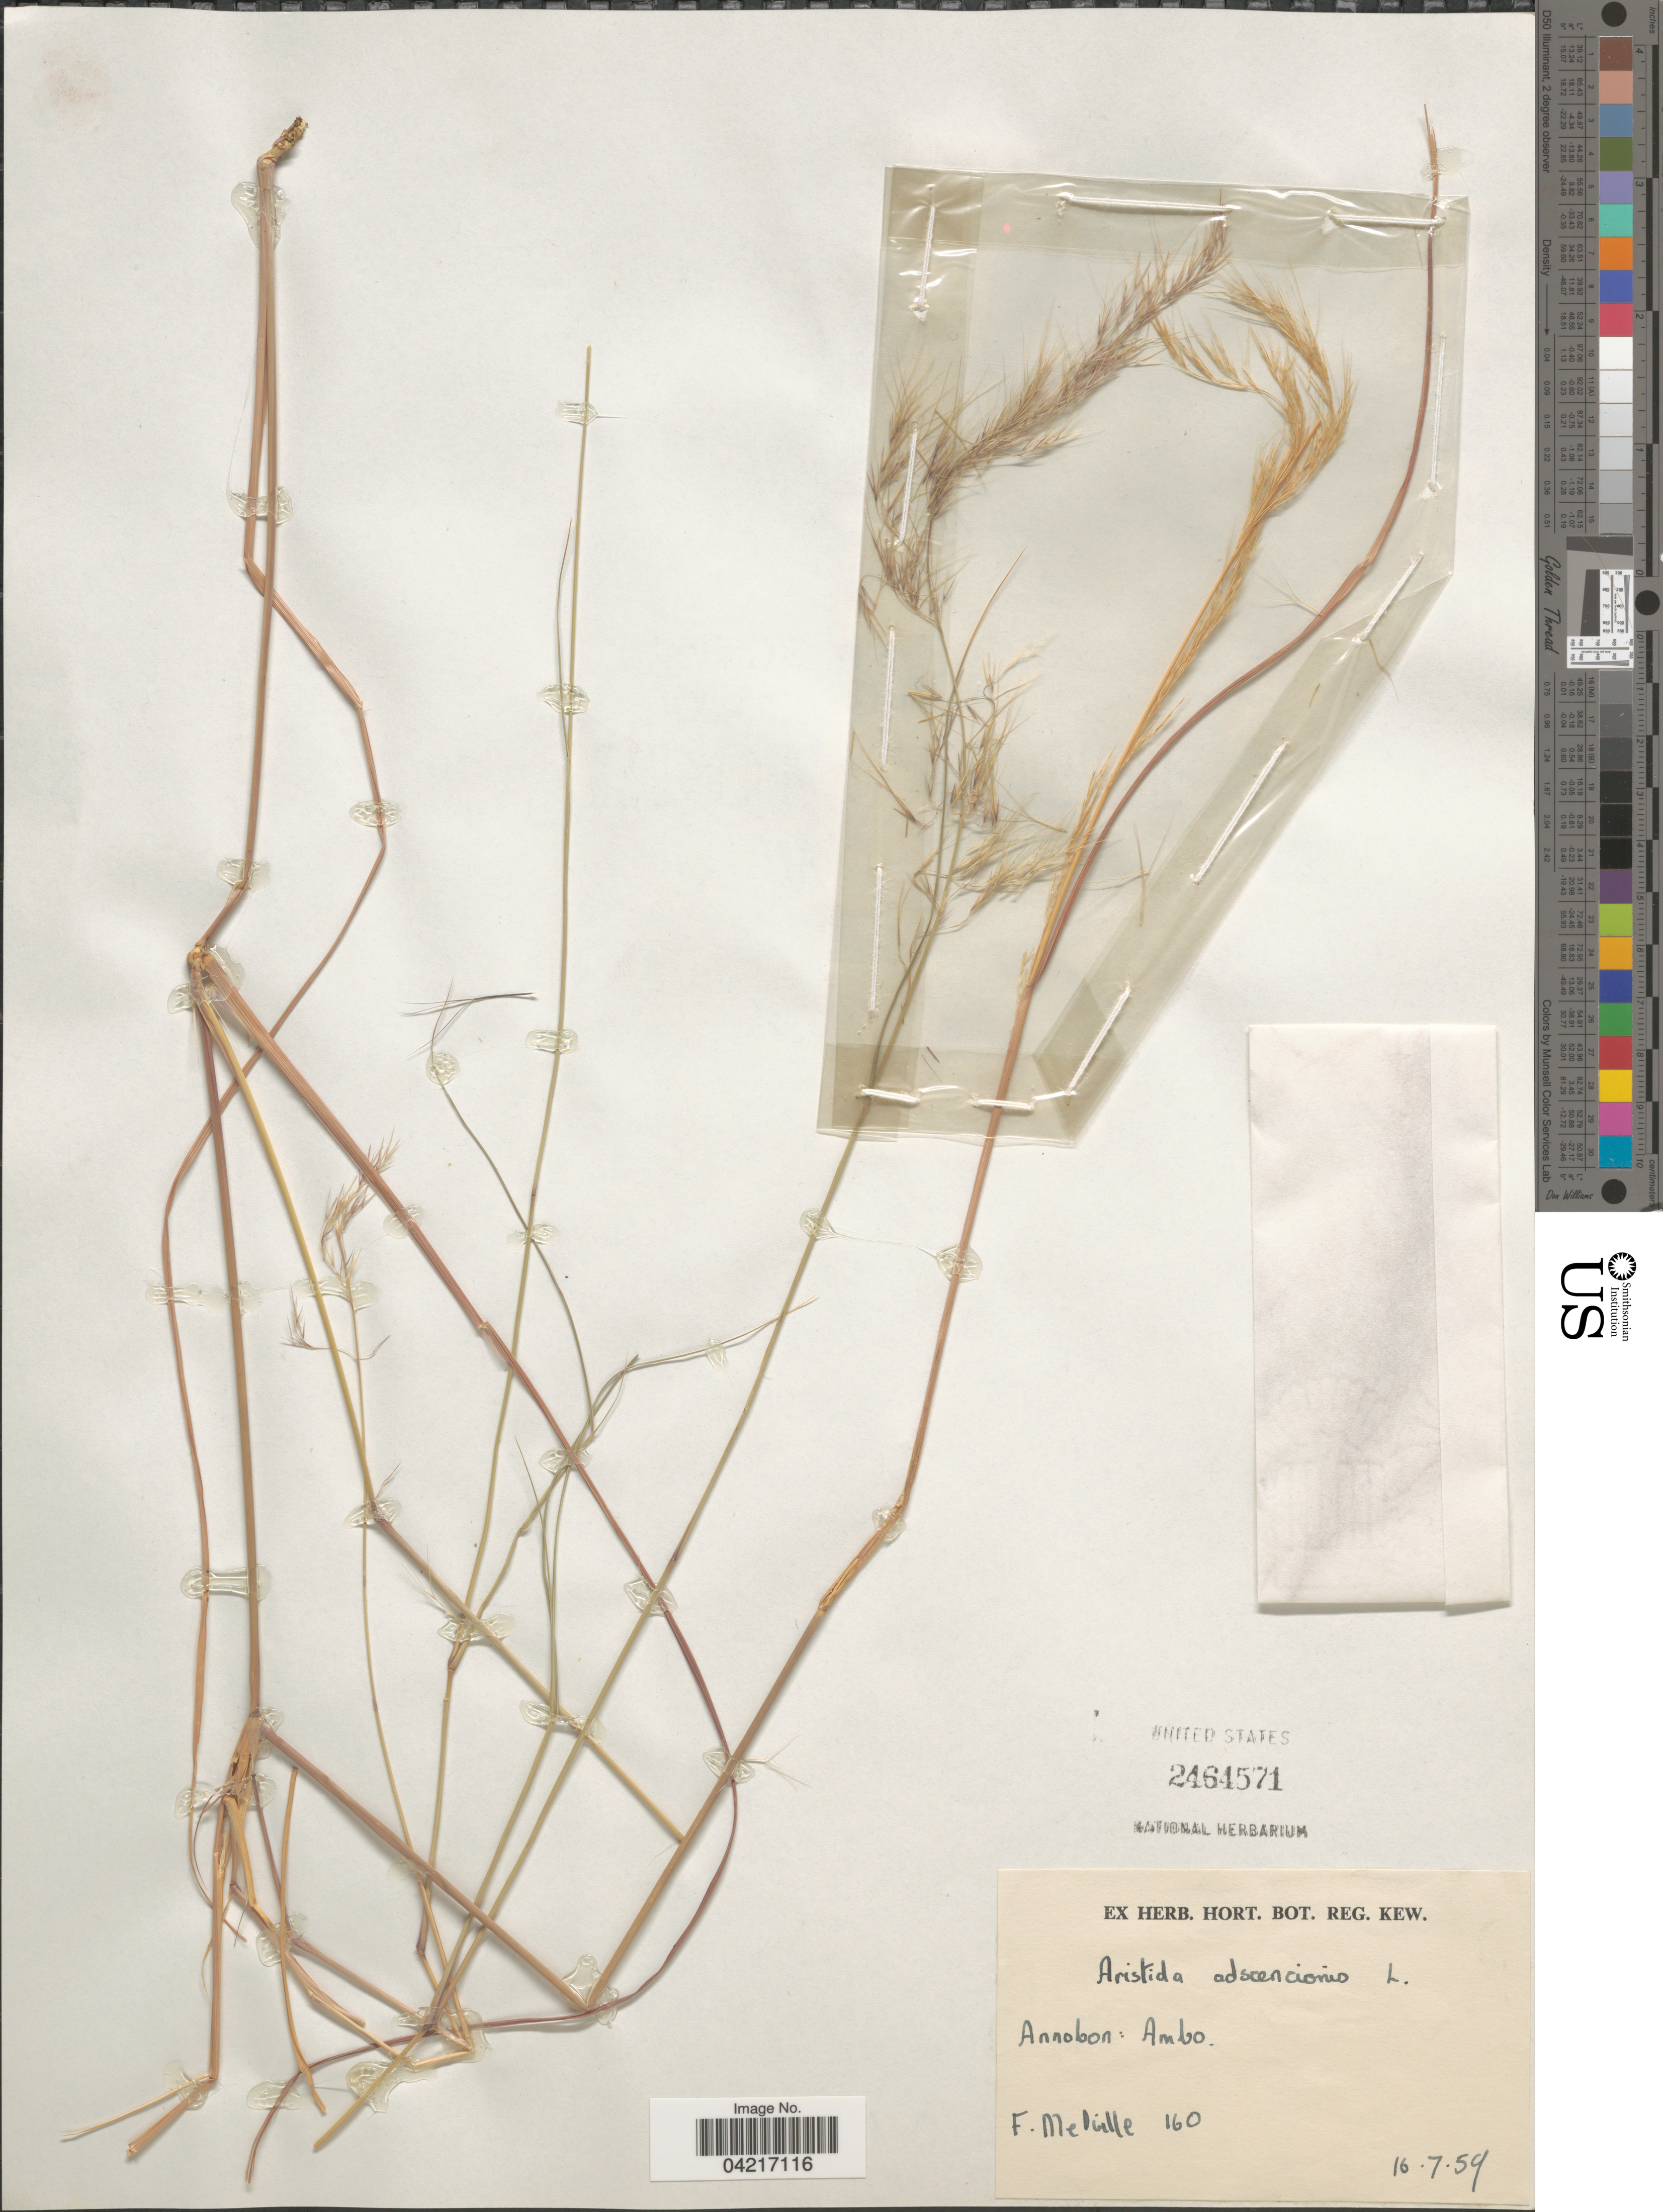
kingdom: Plantae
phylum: Tracheophyta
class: Liliopsida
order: Poales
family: Poaceae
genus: Aristida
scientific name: Aristida adscensionis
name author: L.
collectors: F. Melville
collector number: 160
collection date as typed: Transcribed d/m/y: 16/7/59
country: Equatorial Guinea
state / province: Annobon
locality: Ambo.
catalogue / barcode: US 2464571